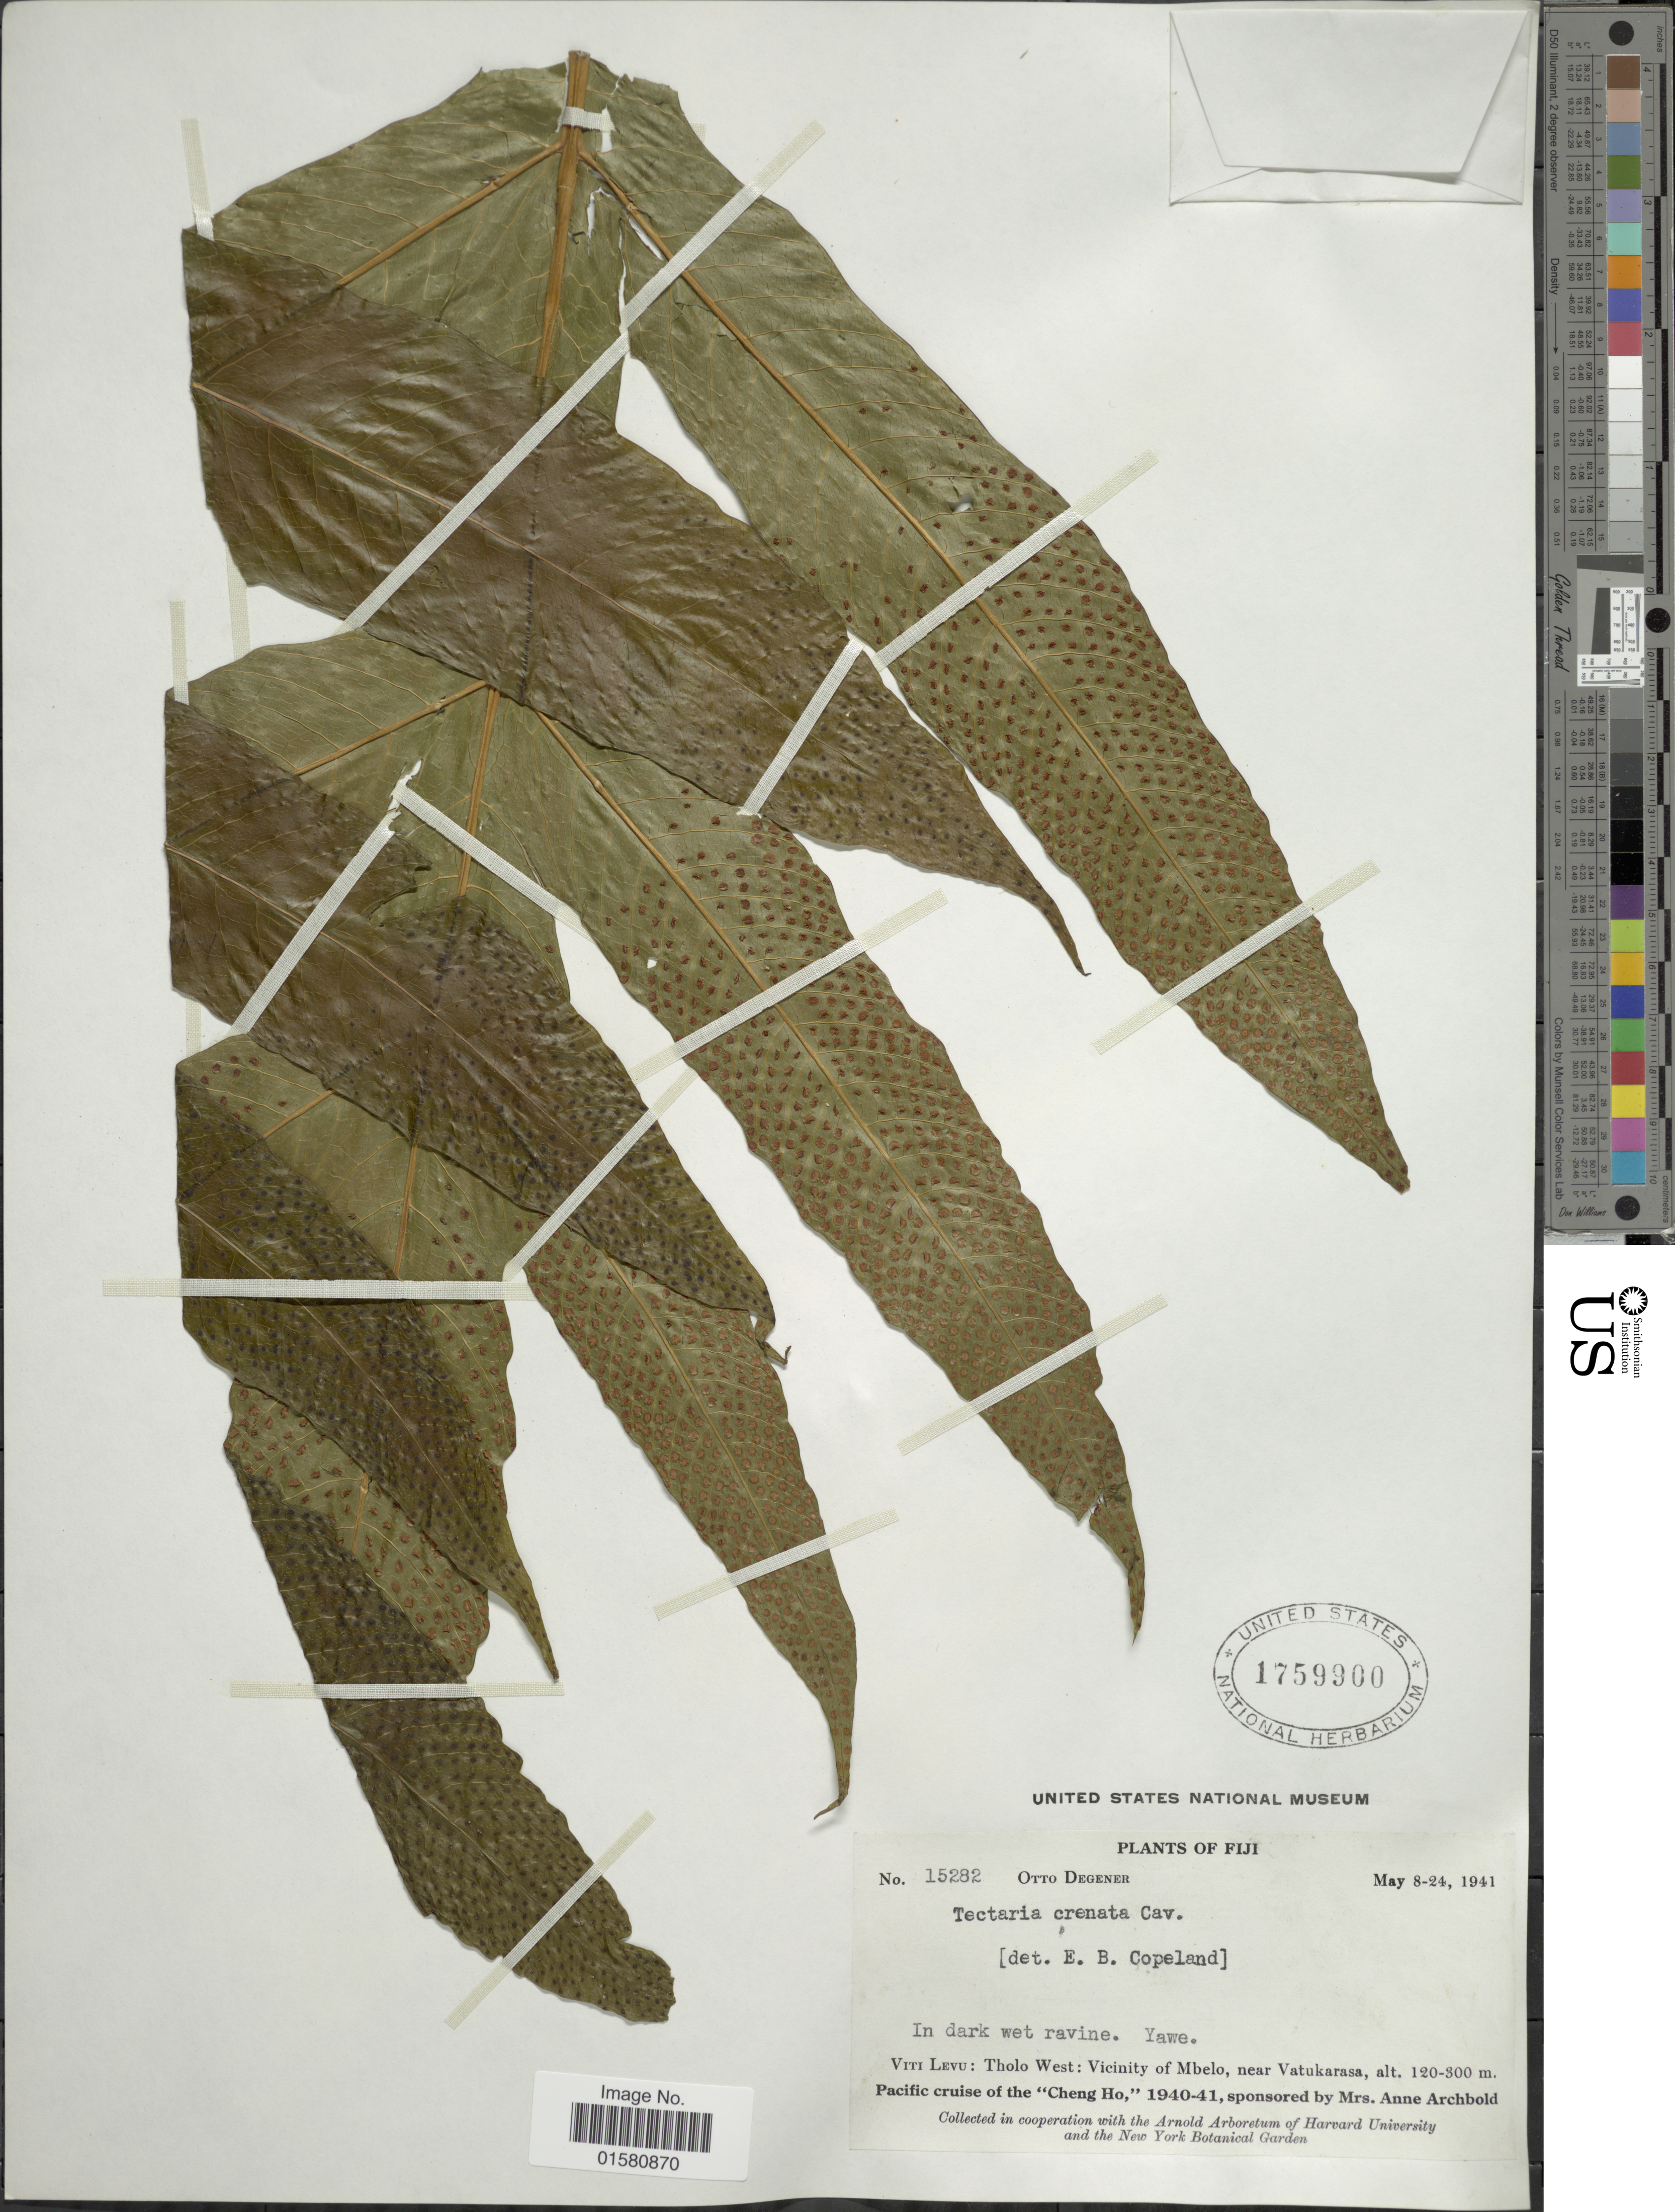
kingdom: Plantae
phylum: Tracheophyta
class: Polypodiopsida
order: Polypodiales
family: Tectariaceae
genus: Tectaria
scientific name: Tectaria crenata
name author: Cav.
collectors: O. Degener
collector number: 15282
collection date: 1941-05-08/1941-05-24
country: Fiji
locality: Viti Levu: Tholo WestL Vicinity of Mbelo, near Vatukarasa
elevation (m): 120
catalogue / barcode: US 1759900